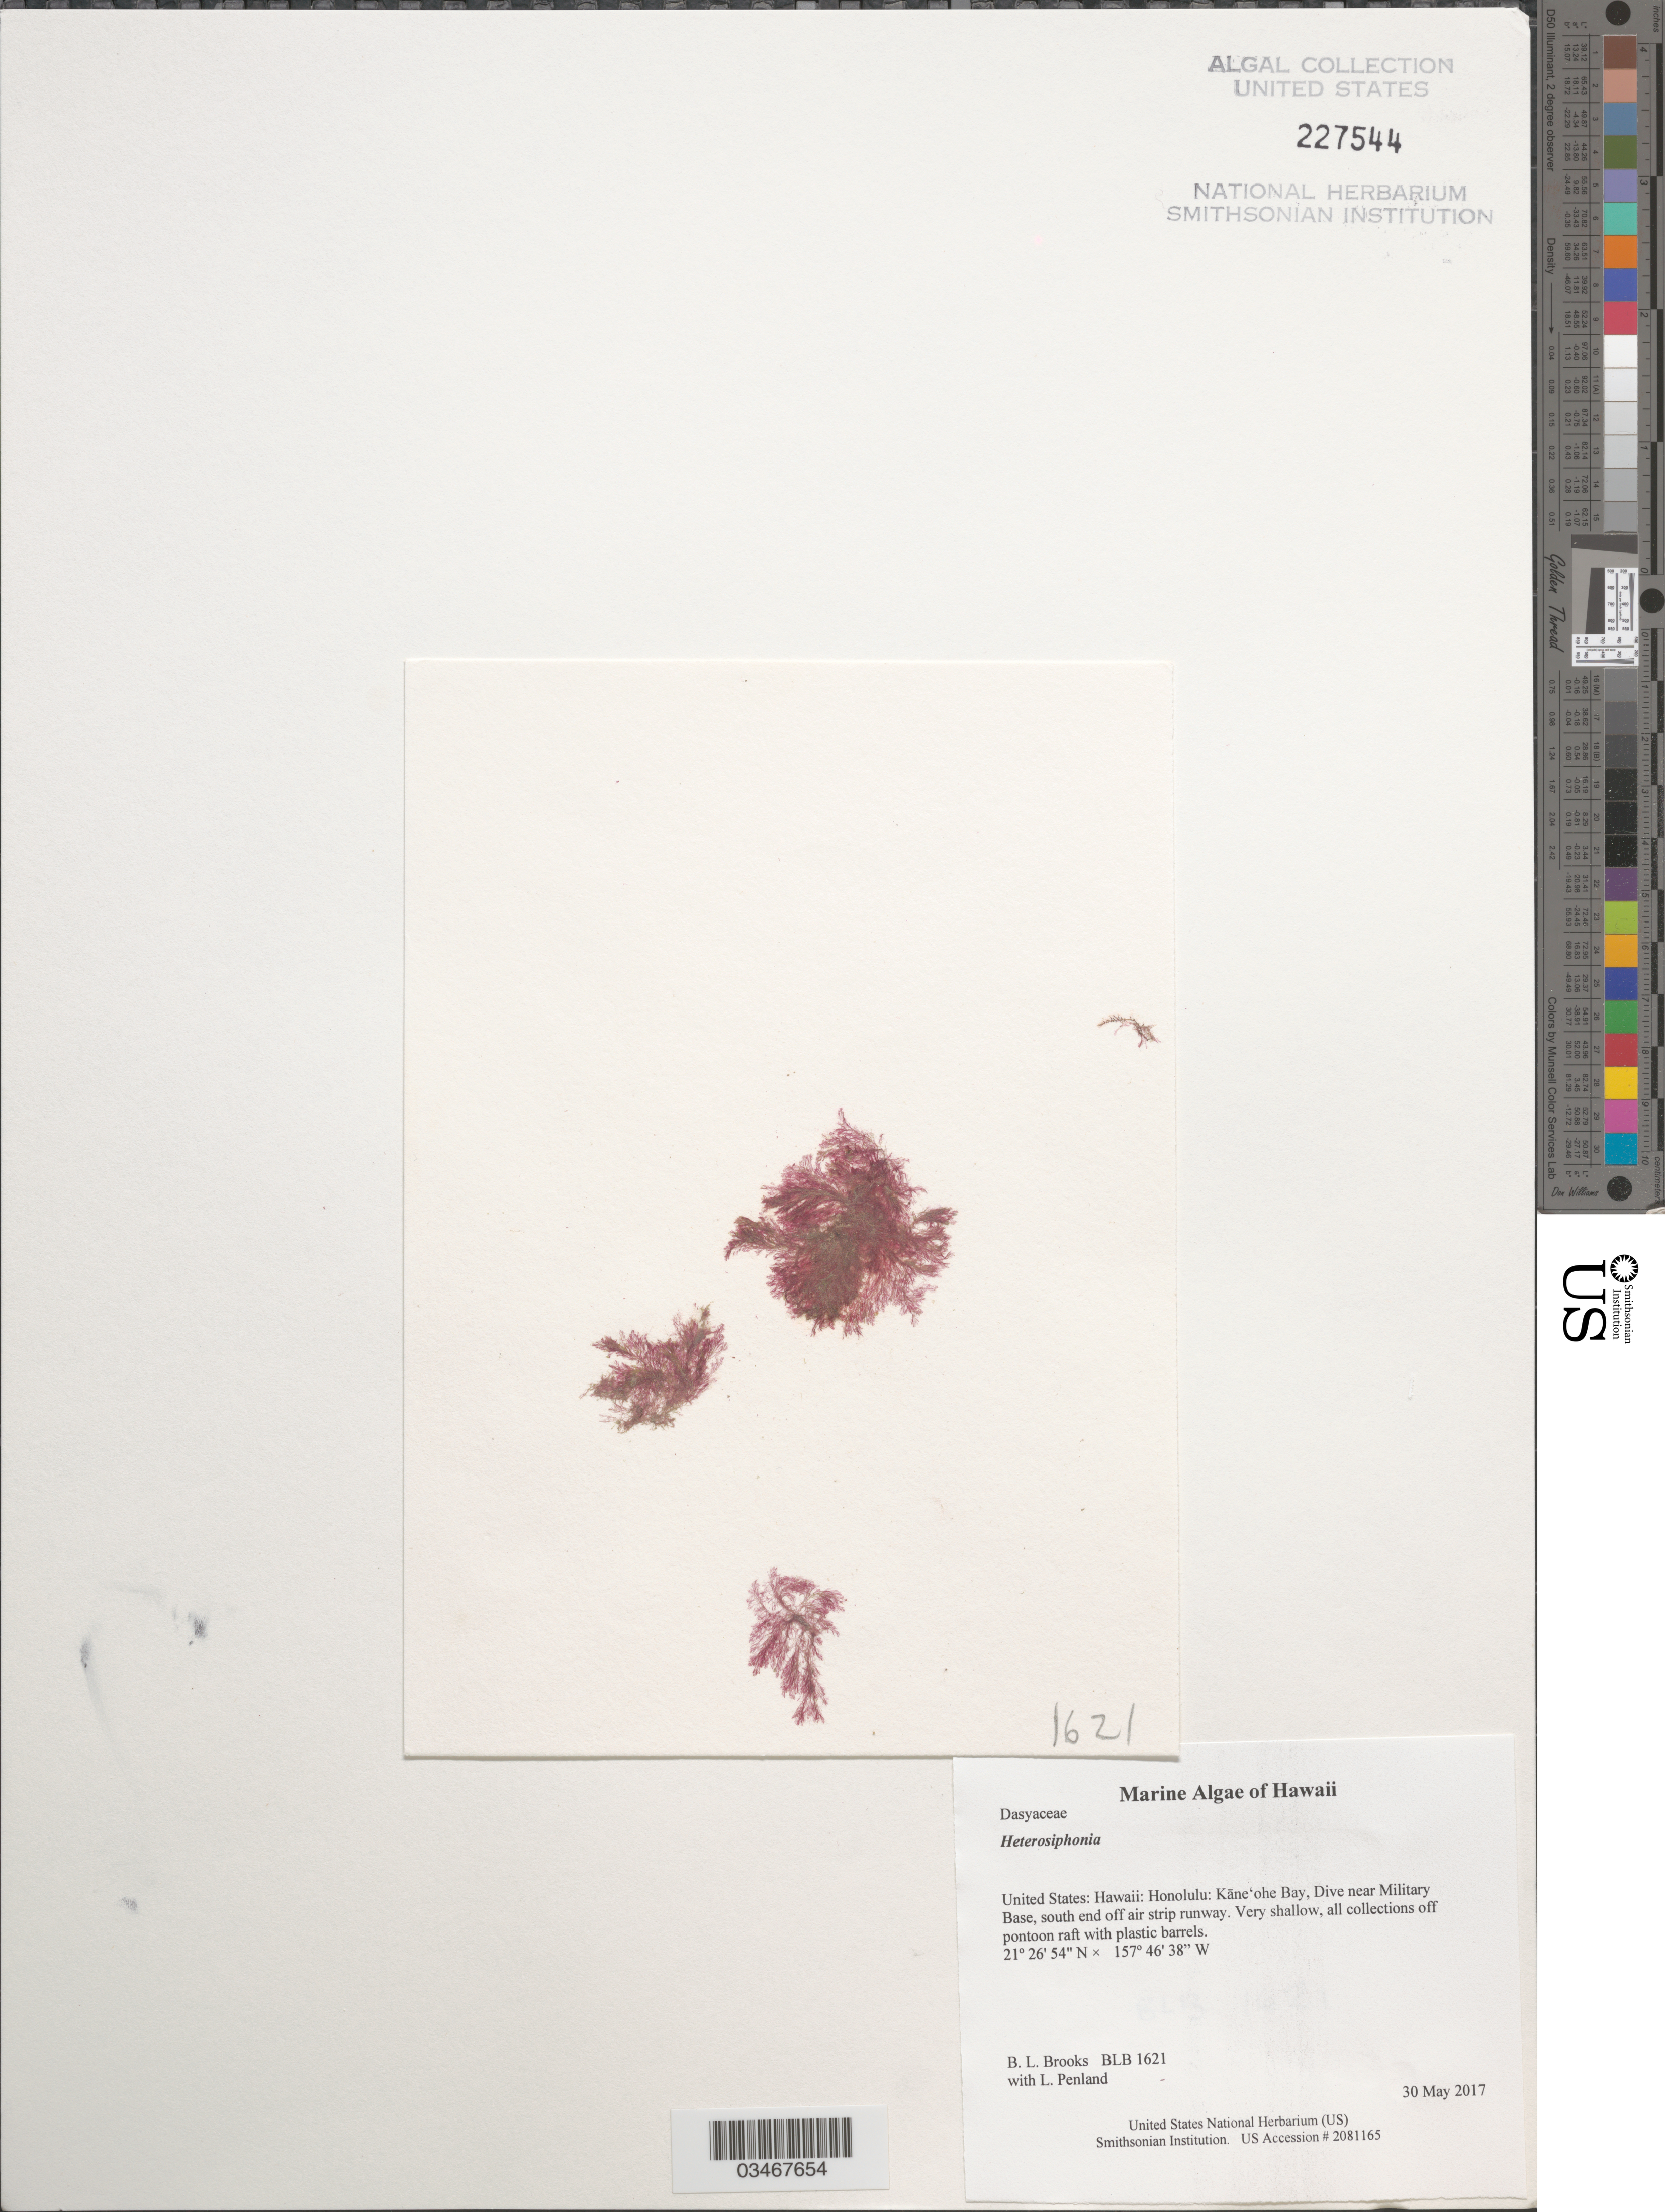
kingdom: Plantae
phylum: Rhodophyta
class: Florideophyceae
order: Ceramiales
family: Dasyaceae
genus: Heterosiphonia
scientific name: Heterosiphonia sp.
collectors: B. Brooks & L. Penland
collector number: BLB 1621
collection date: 2017-05-30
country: United States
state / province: Hawaii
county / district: Honolulu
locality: Honolulu: Kāne'ohe Bay, Dive near Military Base, south end off air strip runway.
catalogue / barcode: US 227544